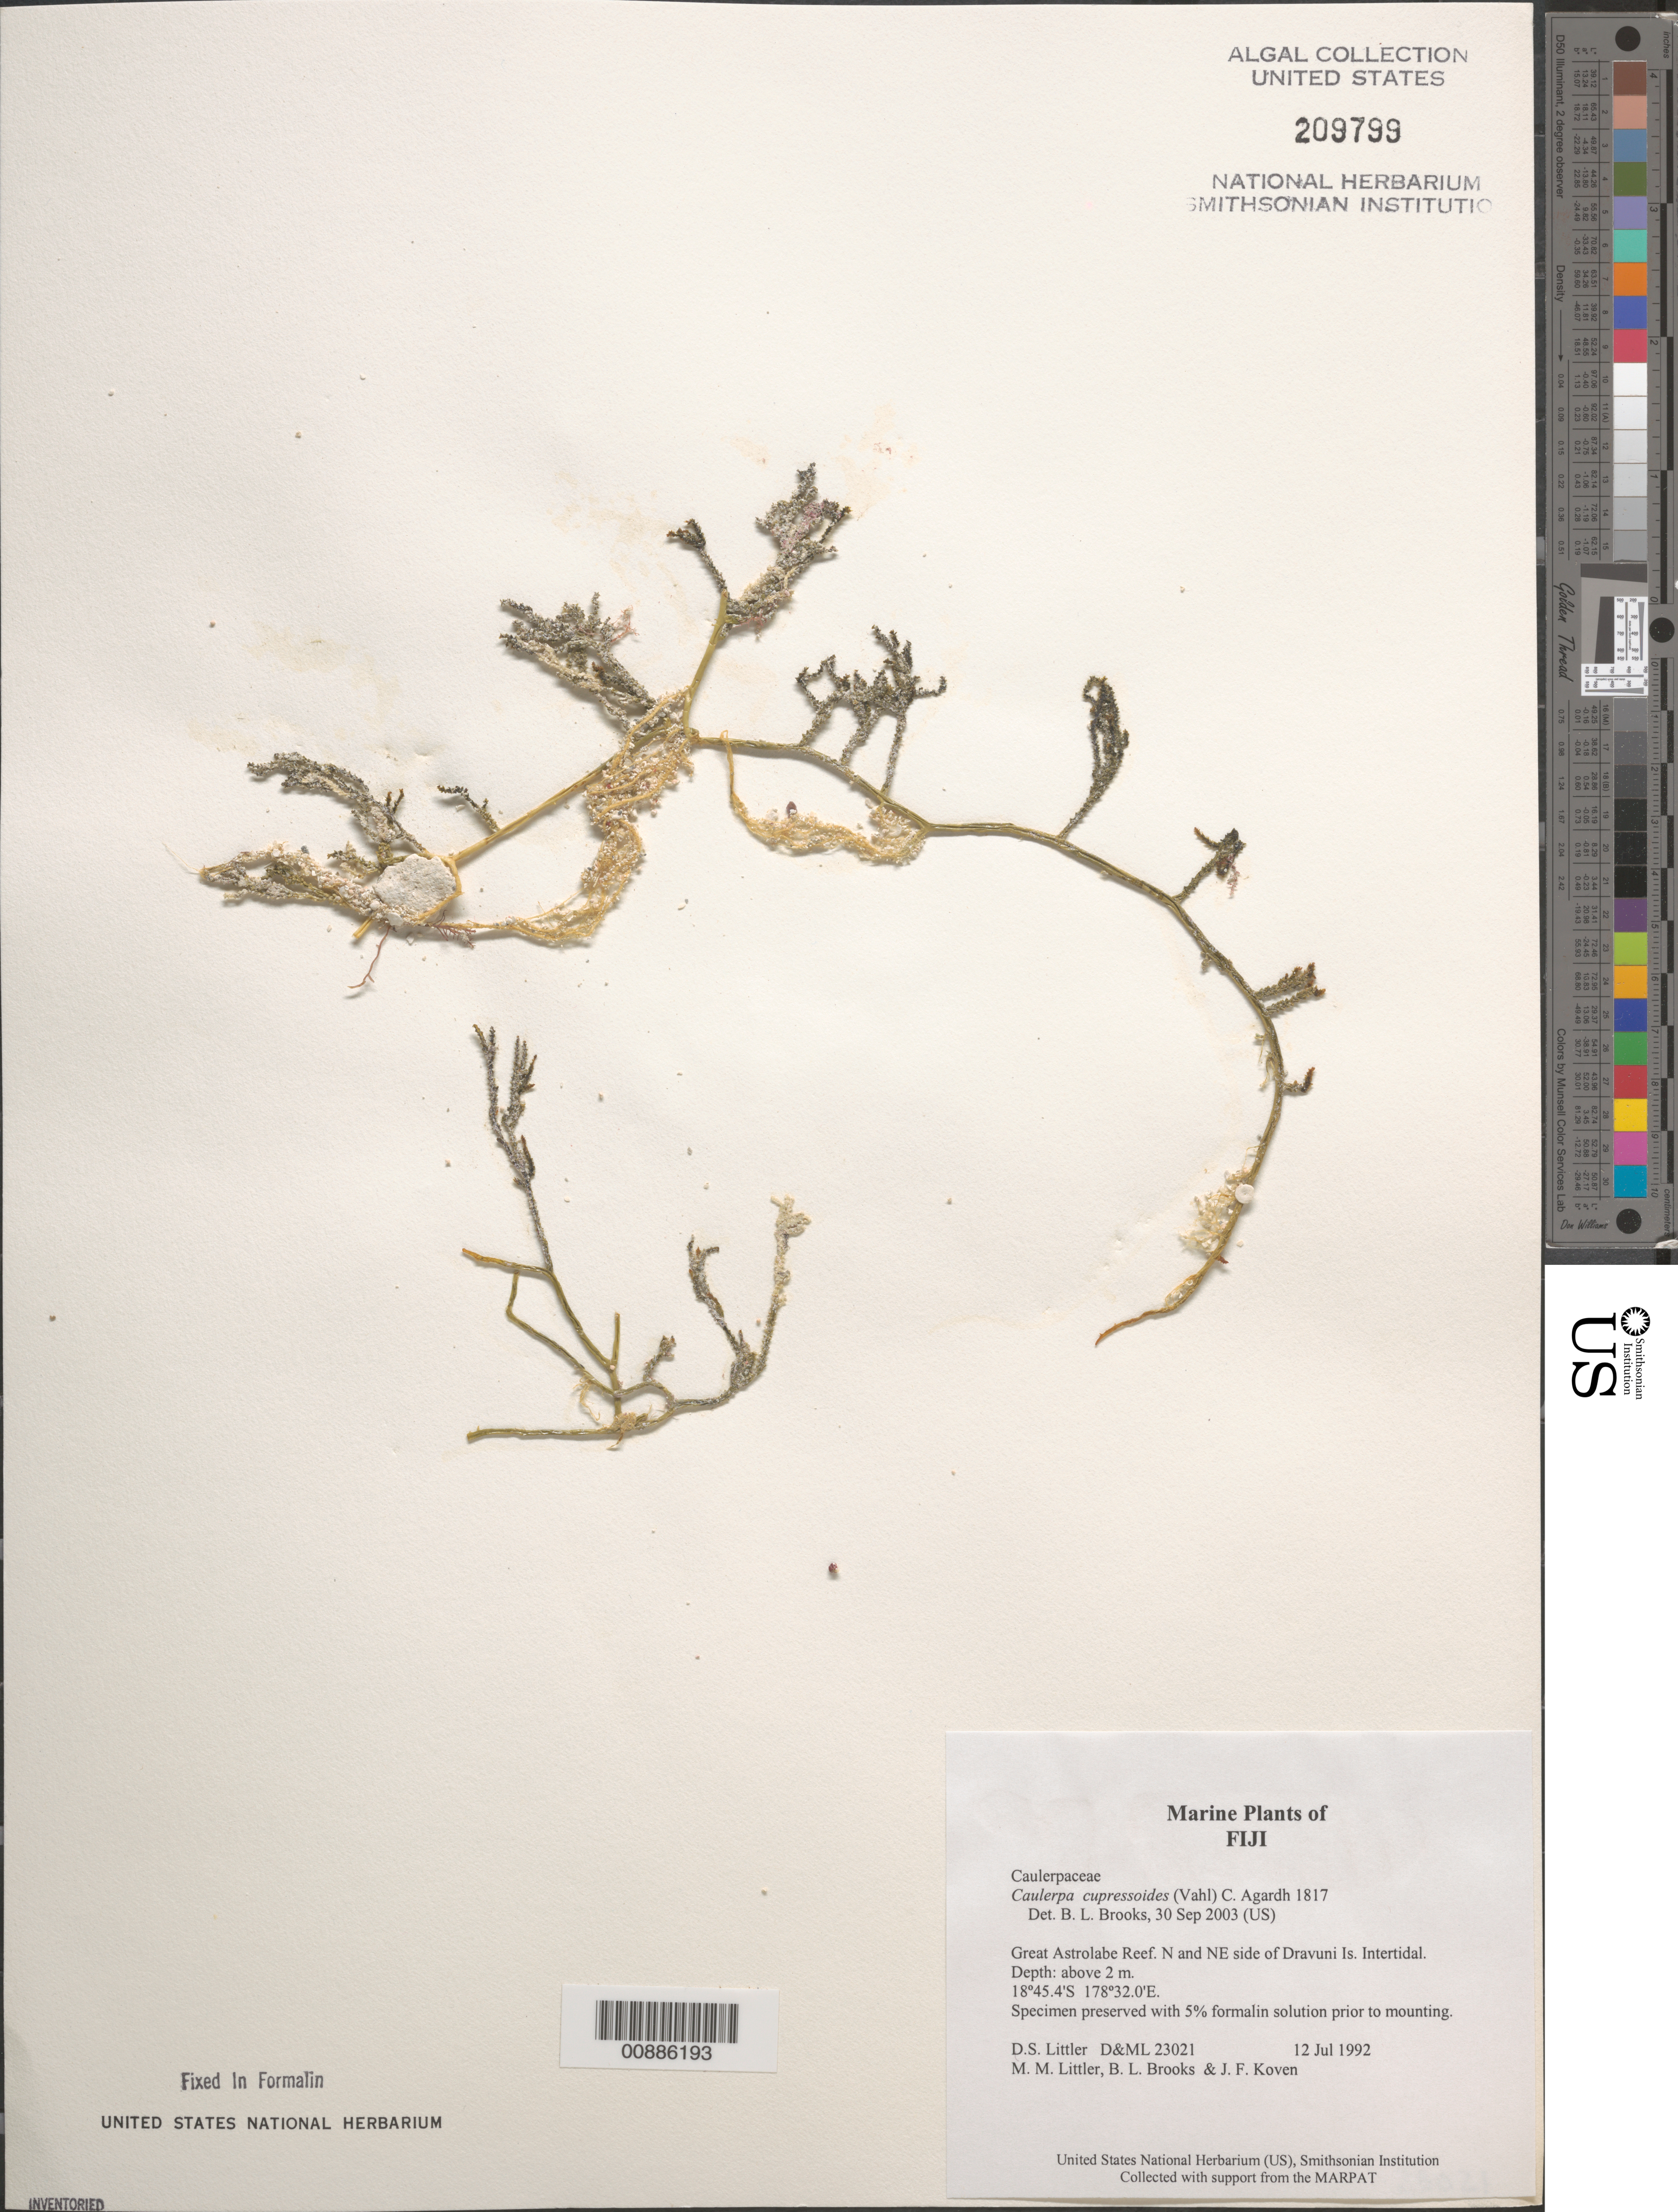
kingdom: Plantae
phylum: Chlorophyta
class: Ulvophyceae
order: Bryopsidales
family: Caulerpaceae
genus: Caulerpa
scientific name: Caulerpa cupressoides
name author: (Vahl) C. Agardh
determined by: Brooks, B. L., (BOT), Smithsonian Institution - National Museum of Natural History (UNITED STATES)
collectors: D. S. Littler, M. M. Littler, B. Brooks & J. Koven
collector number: D&ML 23021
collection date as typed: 12 Jul 1992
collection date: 1992-07-12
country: Fiji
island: Dravuni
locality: Great Astrolabe Reef, north and northeast side of island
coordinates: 18 45.4'S, 178 32.0'E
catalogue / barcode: US 209799